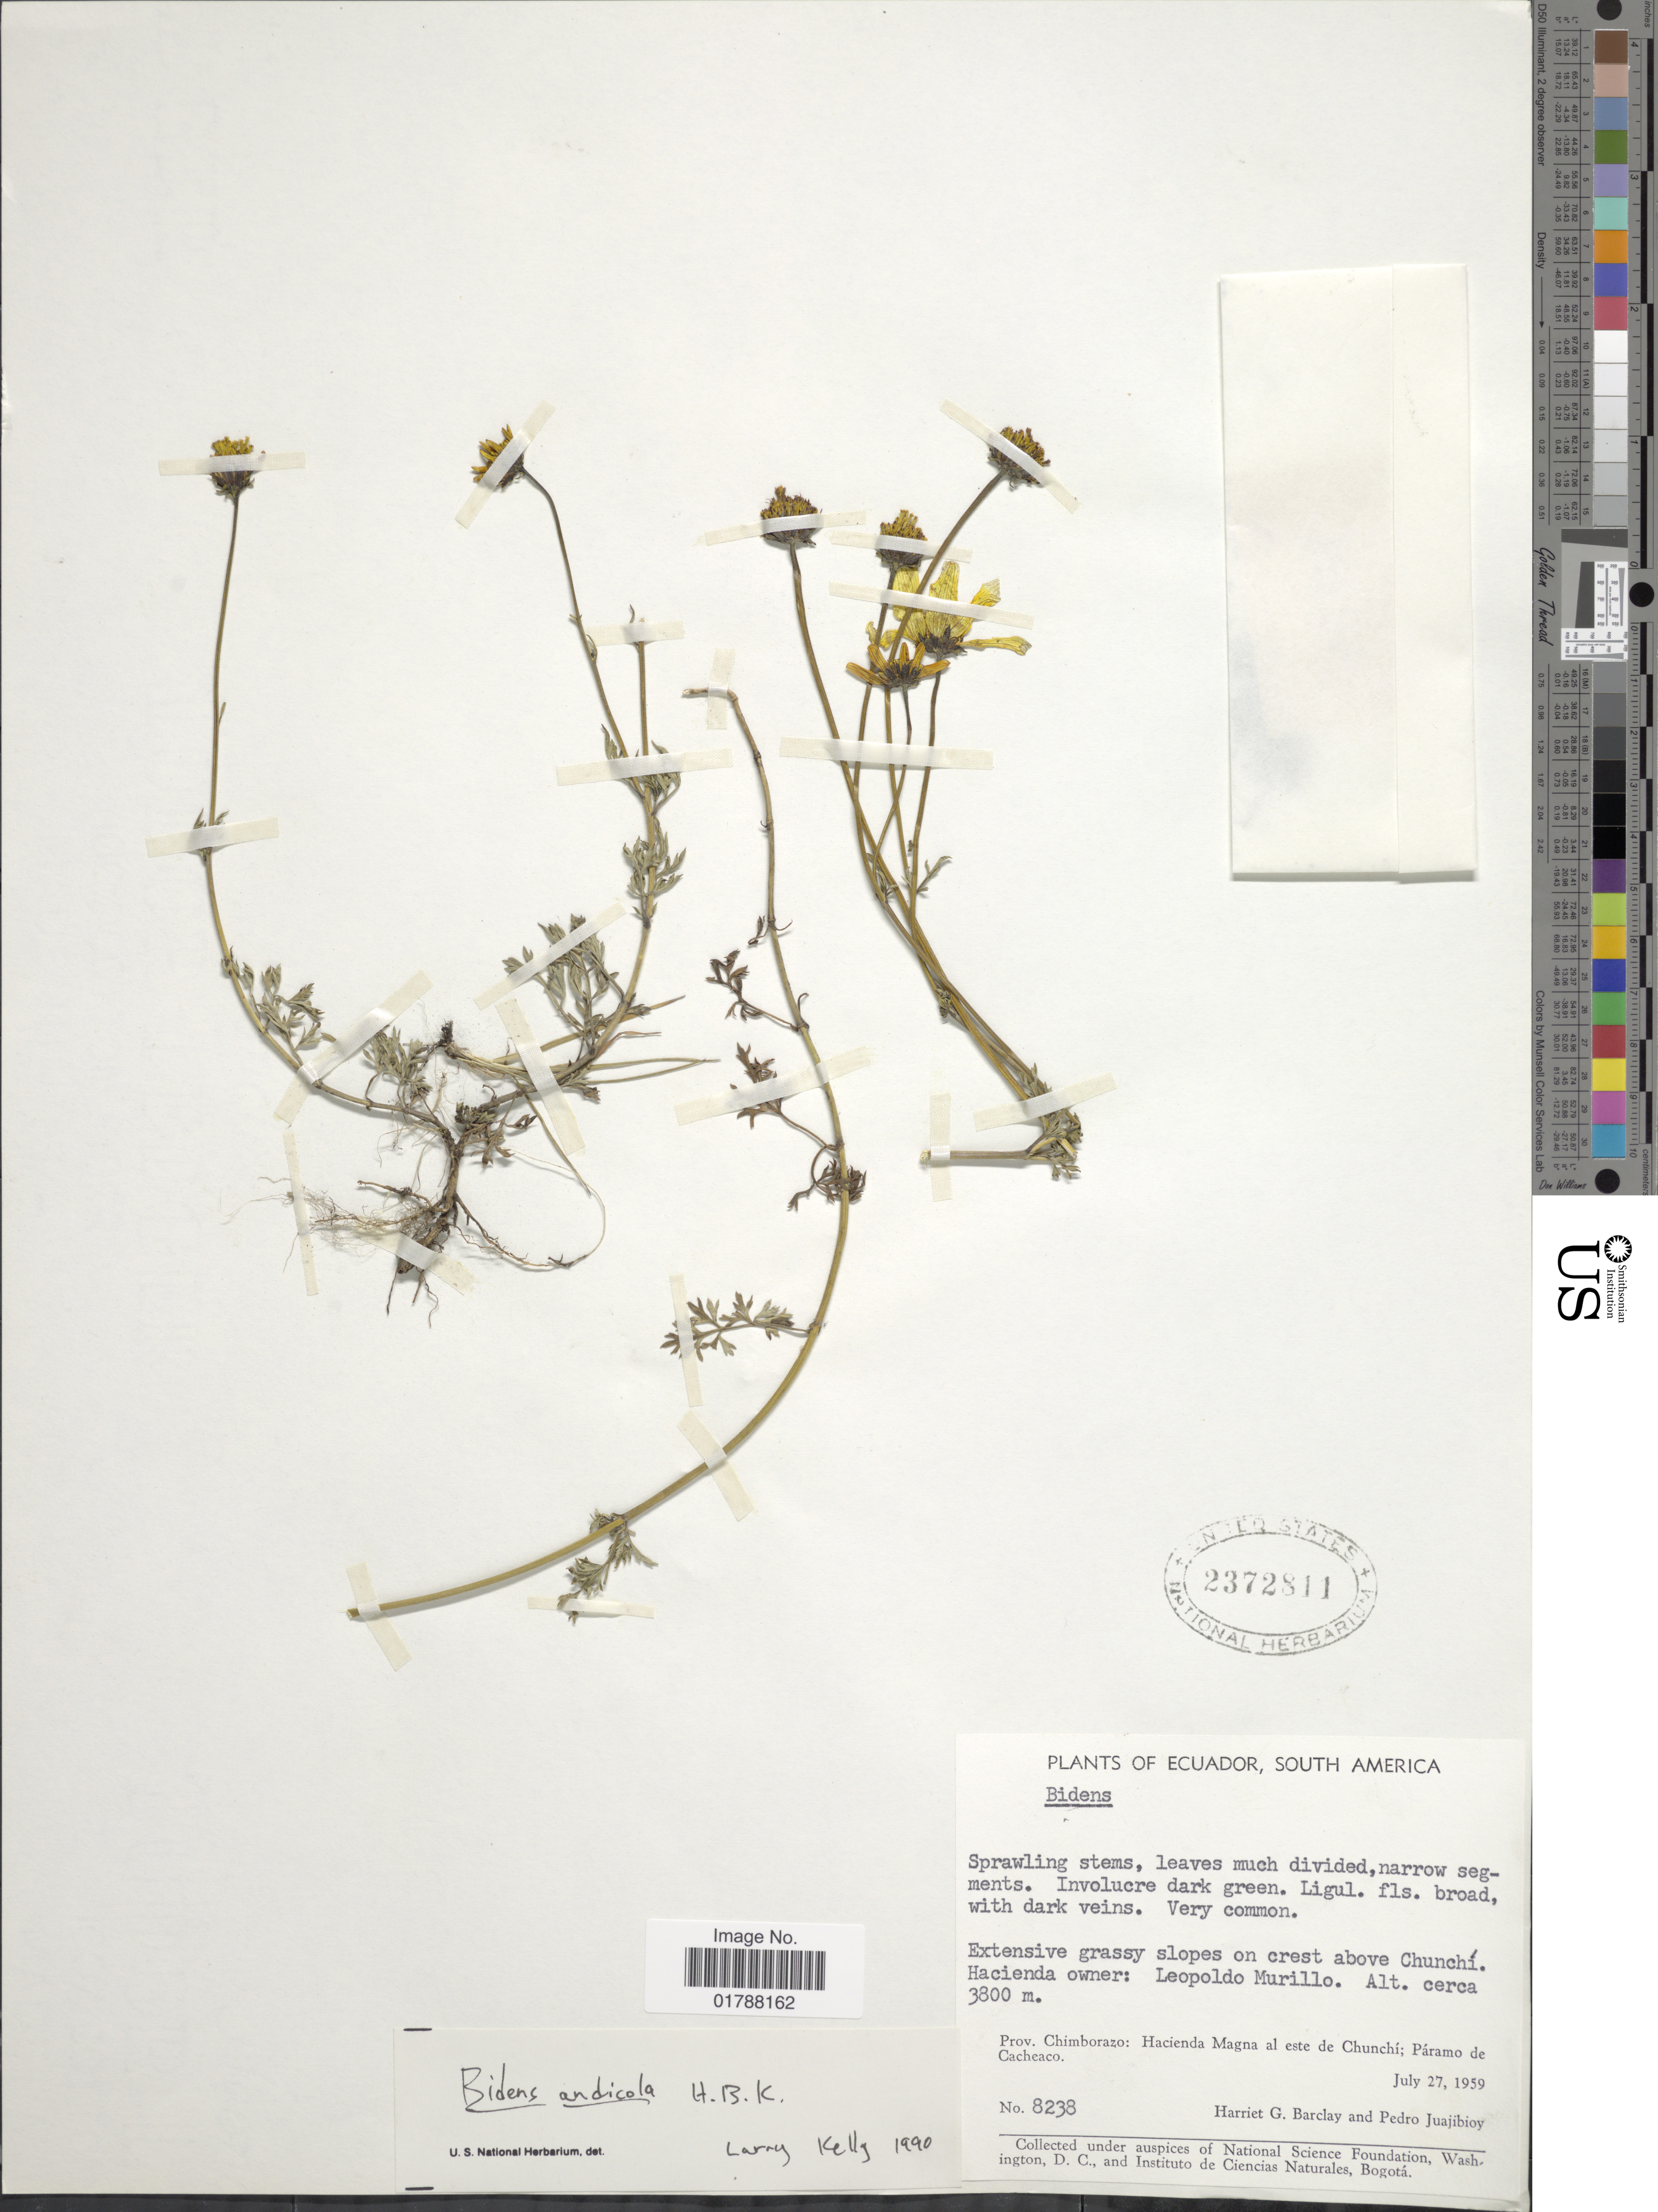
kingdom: Plantae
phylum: Tracheophyta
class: Magnoliopsida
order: Asterales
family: Asteraceae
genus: Bidens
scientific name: Bidens andicola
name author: Kunth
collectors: H. G. Barclay & P. Juajibioy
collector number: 8238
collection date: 1959-07-27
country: Ecuador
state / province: Chimborazo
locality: Prov. Chimborazo: Hacienda Magna al este de Chunchi: Paramo de Cacheaco, Extensive grassy slopes on crest above Chunchi Hacienda owner: Leopold Murillo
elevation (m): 3800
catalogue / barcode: US 2372811